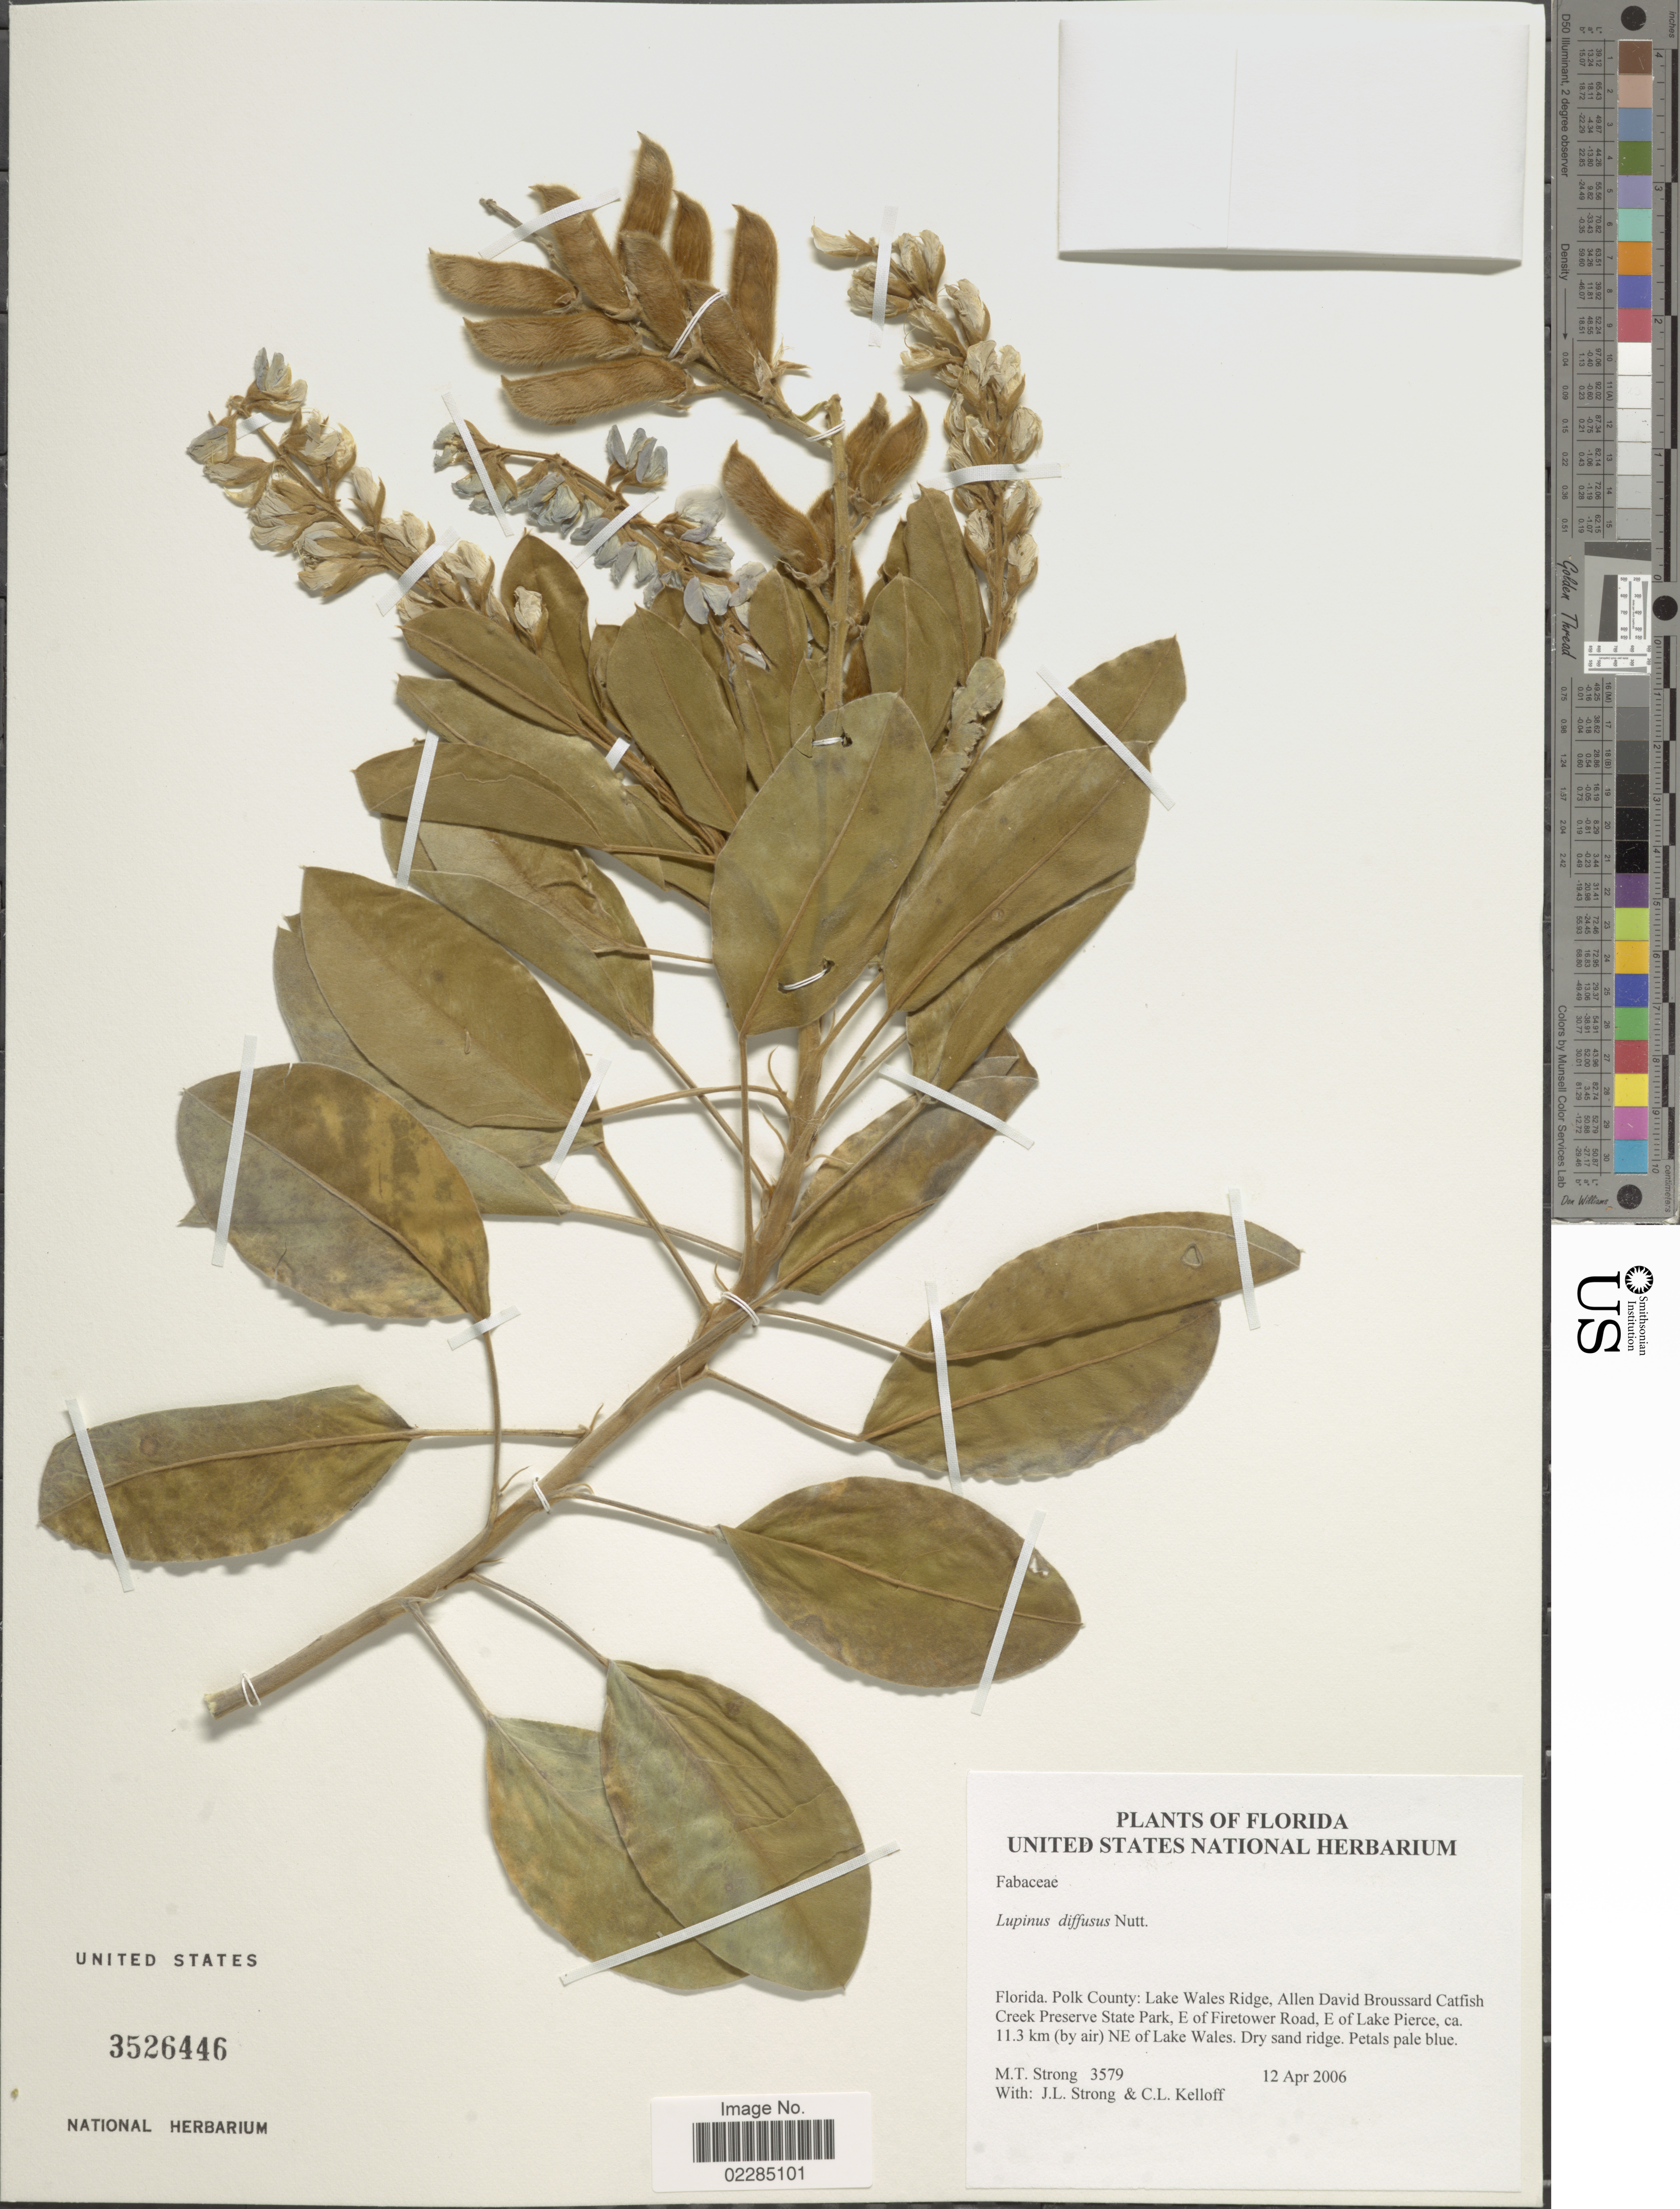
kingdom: Plantae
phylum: Tracheophyta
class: Magnoliopsida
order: Fabales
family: Fabaceae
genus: Lupinus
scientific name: Lupinus diffusus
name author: Nutt.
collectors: M. T. Strong, J. Strong & C. L. Kelloff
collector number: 3579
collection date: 2006-04-12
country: United States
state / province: Florida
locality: Polk County: Lake Wales Ridge, Allen David Broussard Catfish Creek Preserve State Park, E of Firetower Road, E of Lake Pierce, ca 11.3 km (by air) NE of Lake Wales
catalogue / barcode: US 3526446